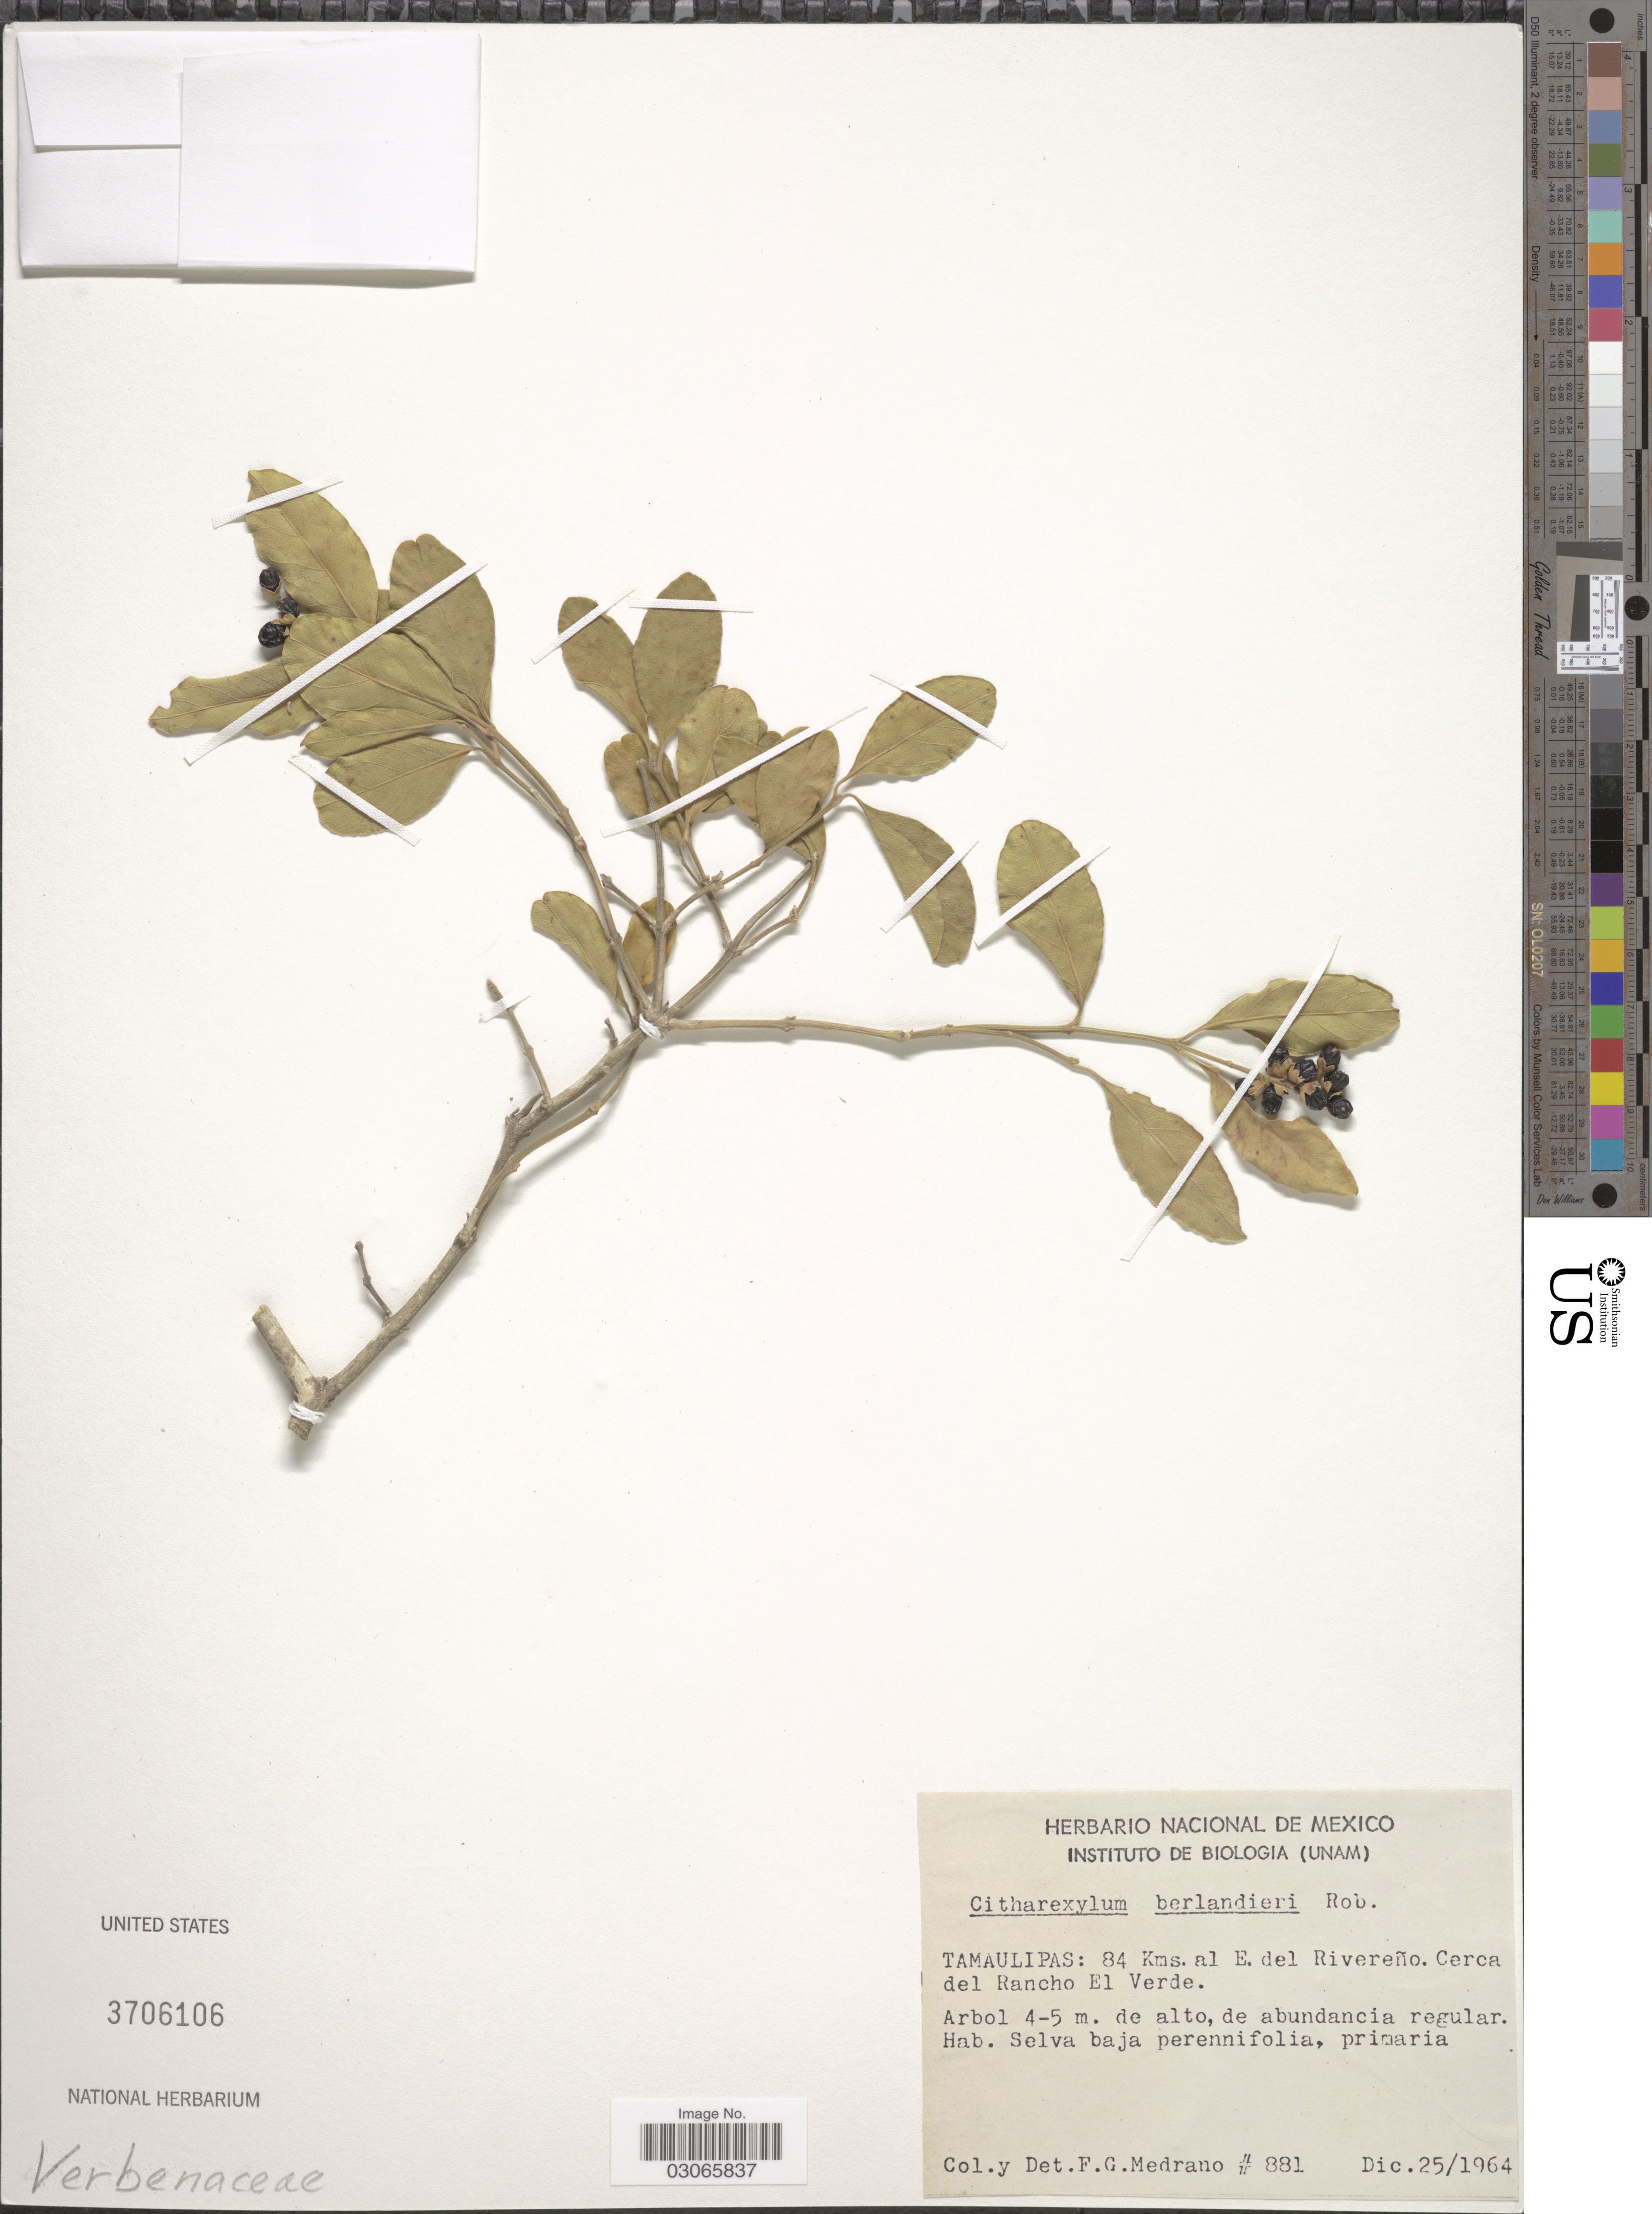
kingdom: Plantae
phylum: Tracheophyta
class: Magnoliopsida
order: Lamiales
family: Verbenaceae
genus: Citharexylum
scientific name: Citharexylum berlandieri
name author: B.L. Rob.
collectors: F. Medrano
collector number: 881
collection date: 1964-12-25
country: Mexico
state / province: Tamaulipas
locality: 84 Kms. al E. del Rivereño. Cerca del Rancho del Verde.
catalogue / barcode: US 3706106